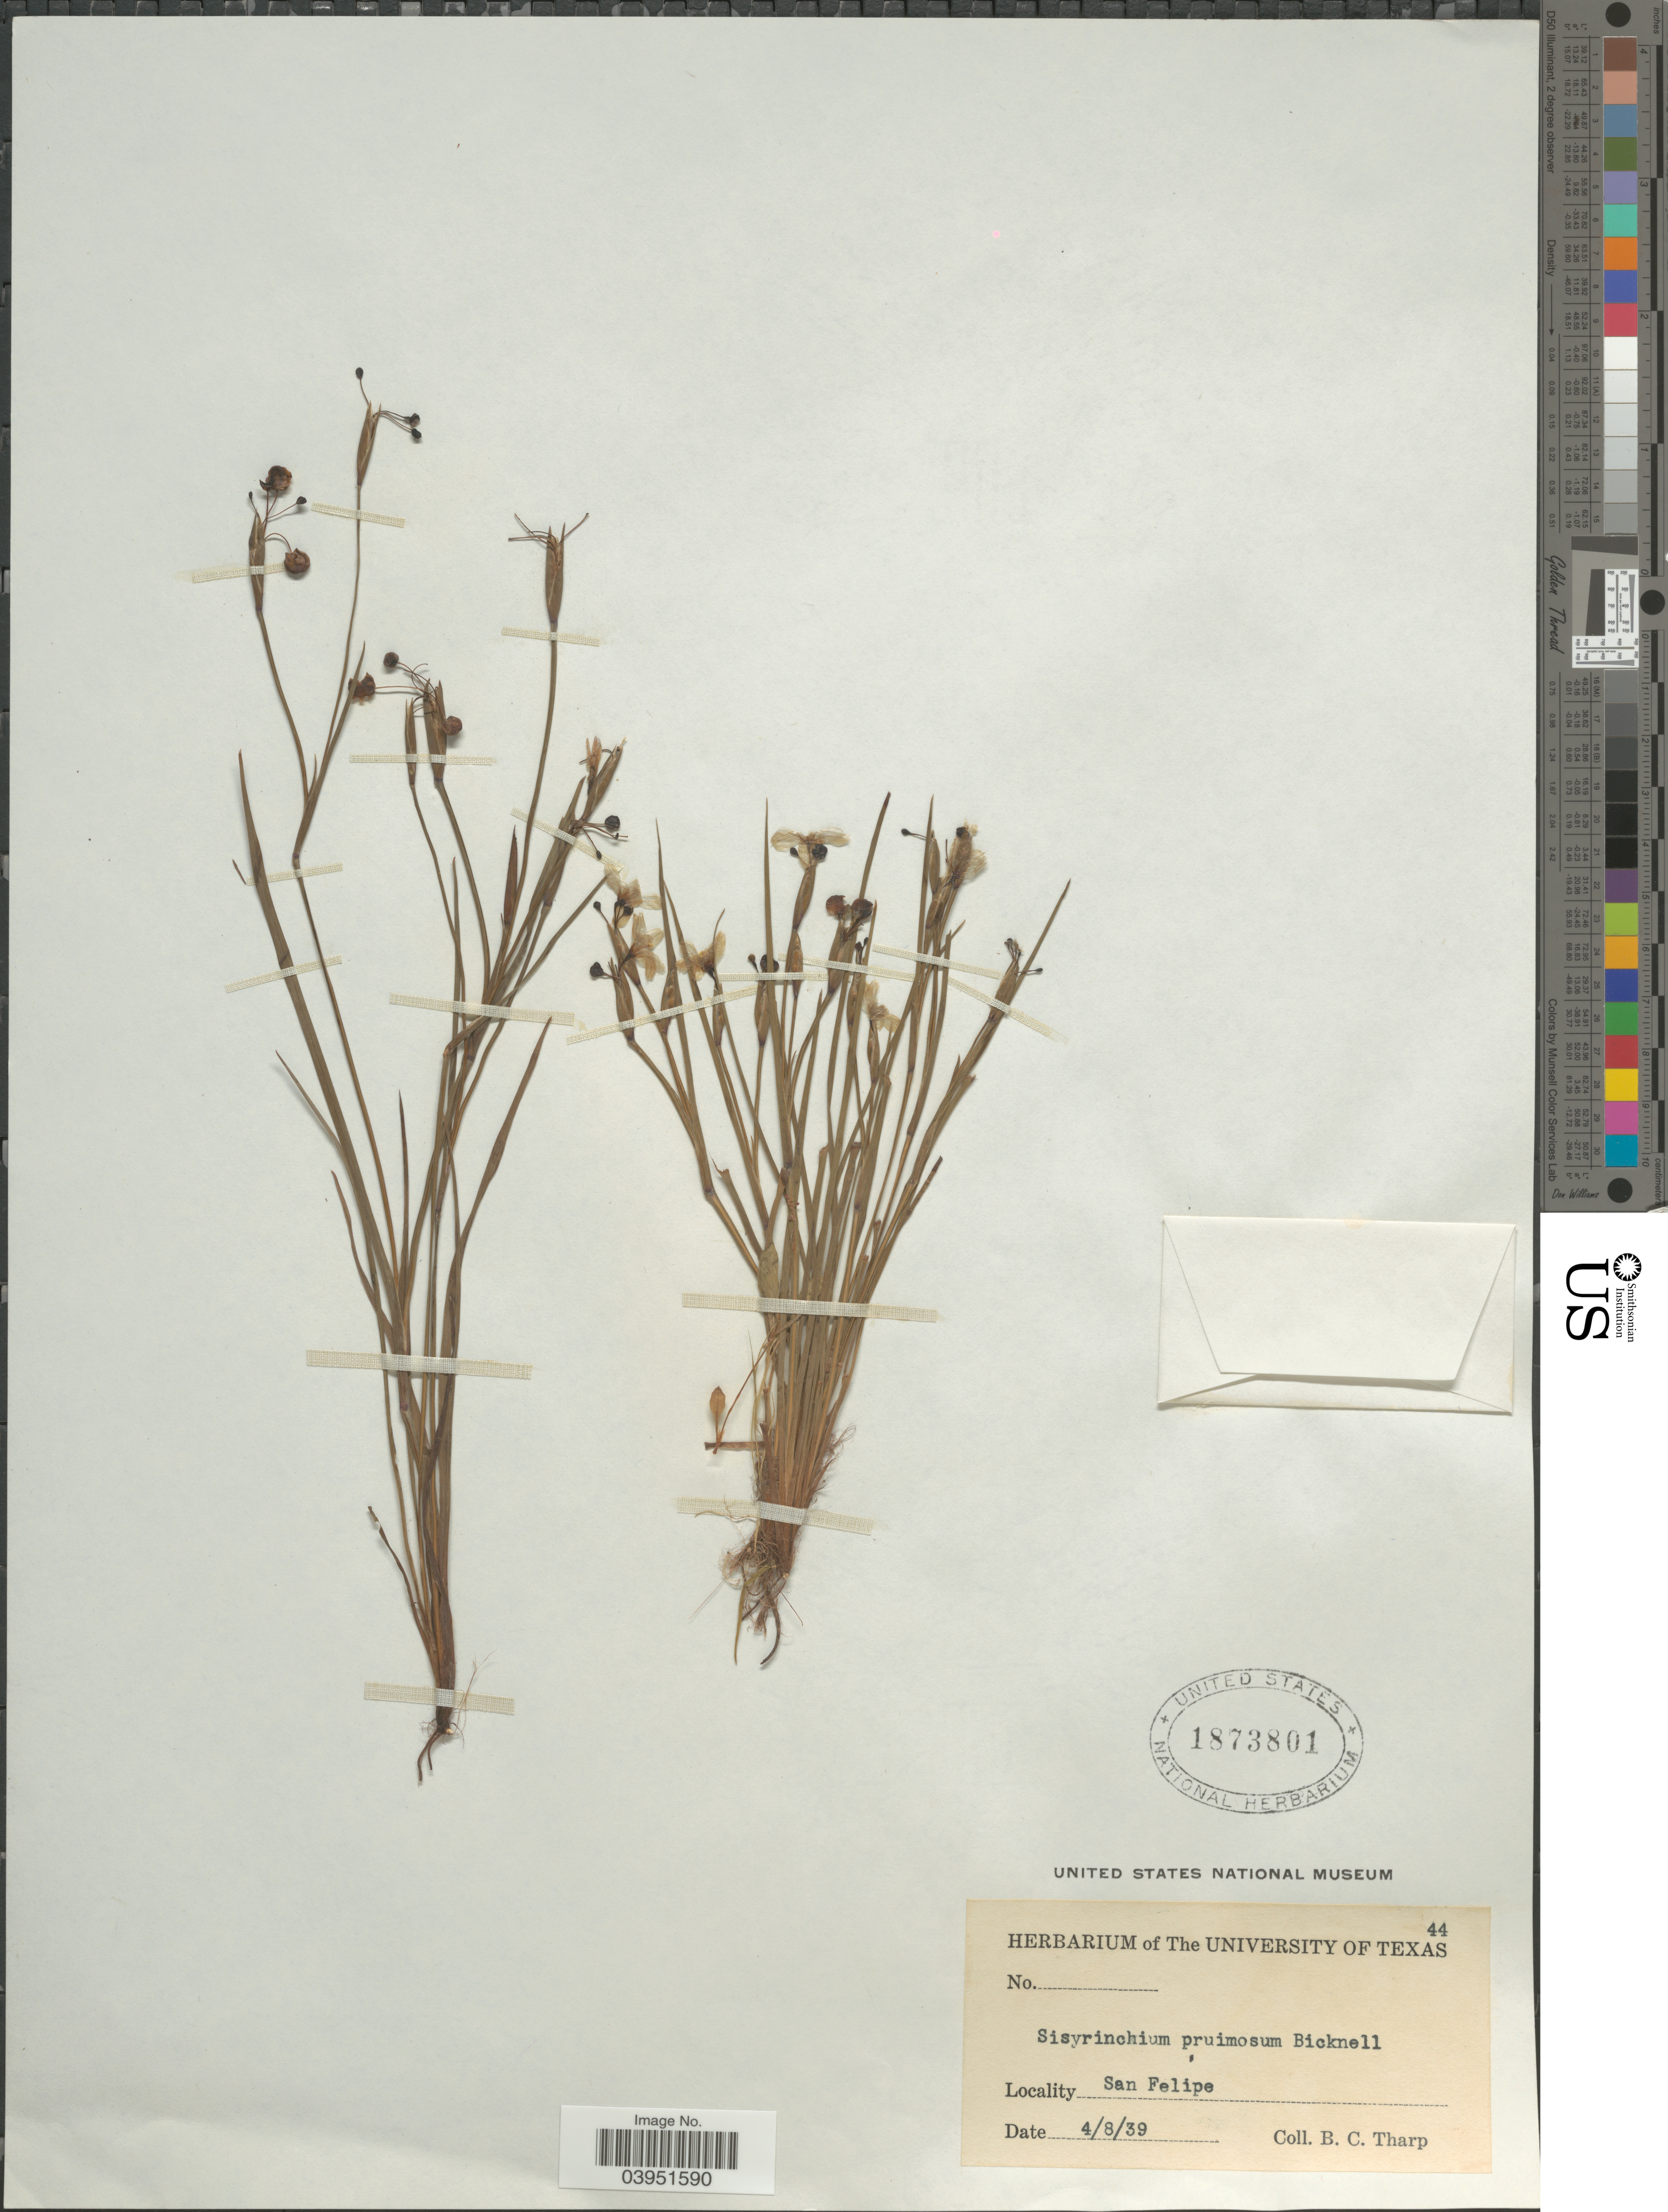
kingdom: Plantae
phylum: Tracheophyta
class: Liliopsida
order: Asparagales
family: Iridaceae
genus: Sisyrinchium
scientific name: Sisyrinchium pruinosum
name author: E.P. Bicknell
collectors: B. C. Tharp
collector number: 44?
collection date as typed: Transcribed d/m/y: 8/4/39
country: United States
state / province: Texas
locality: San Felipe.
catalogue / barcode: US 1873801